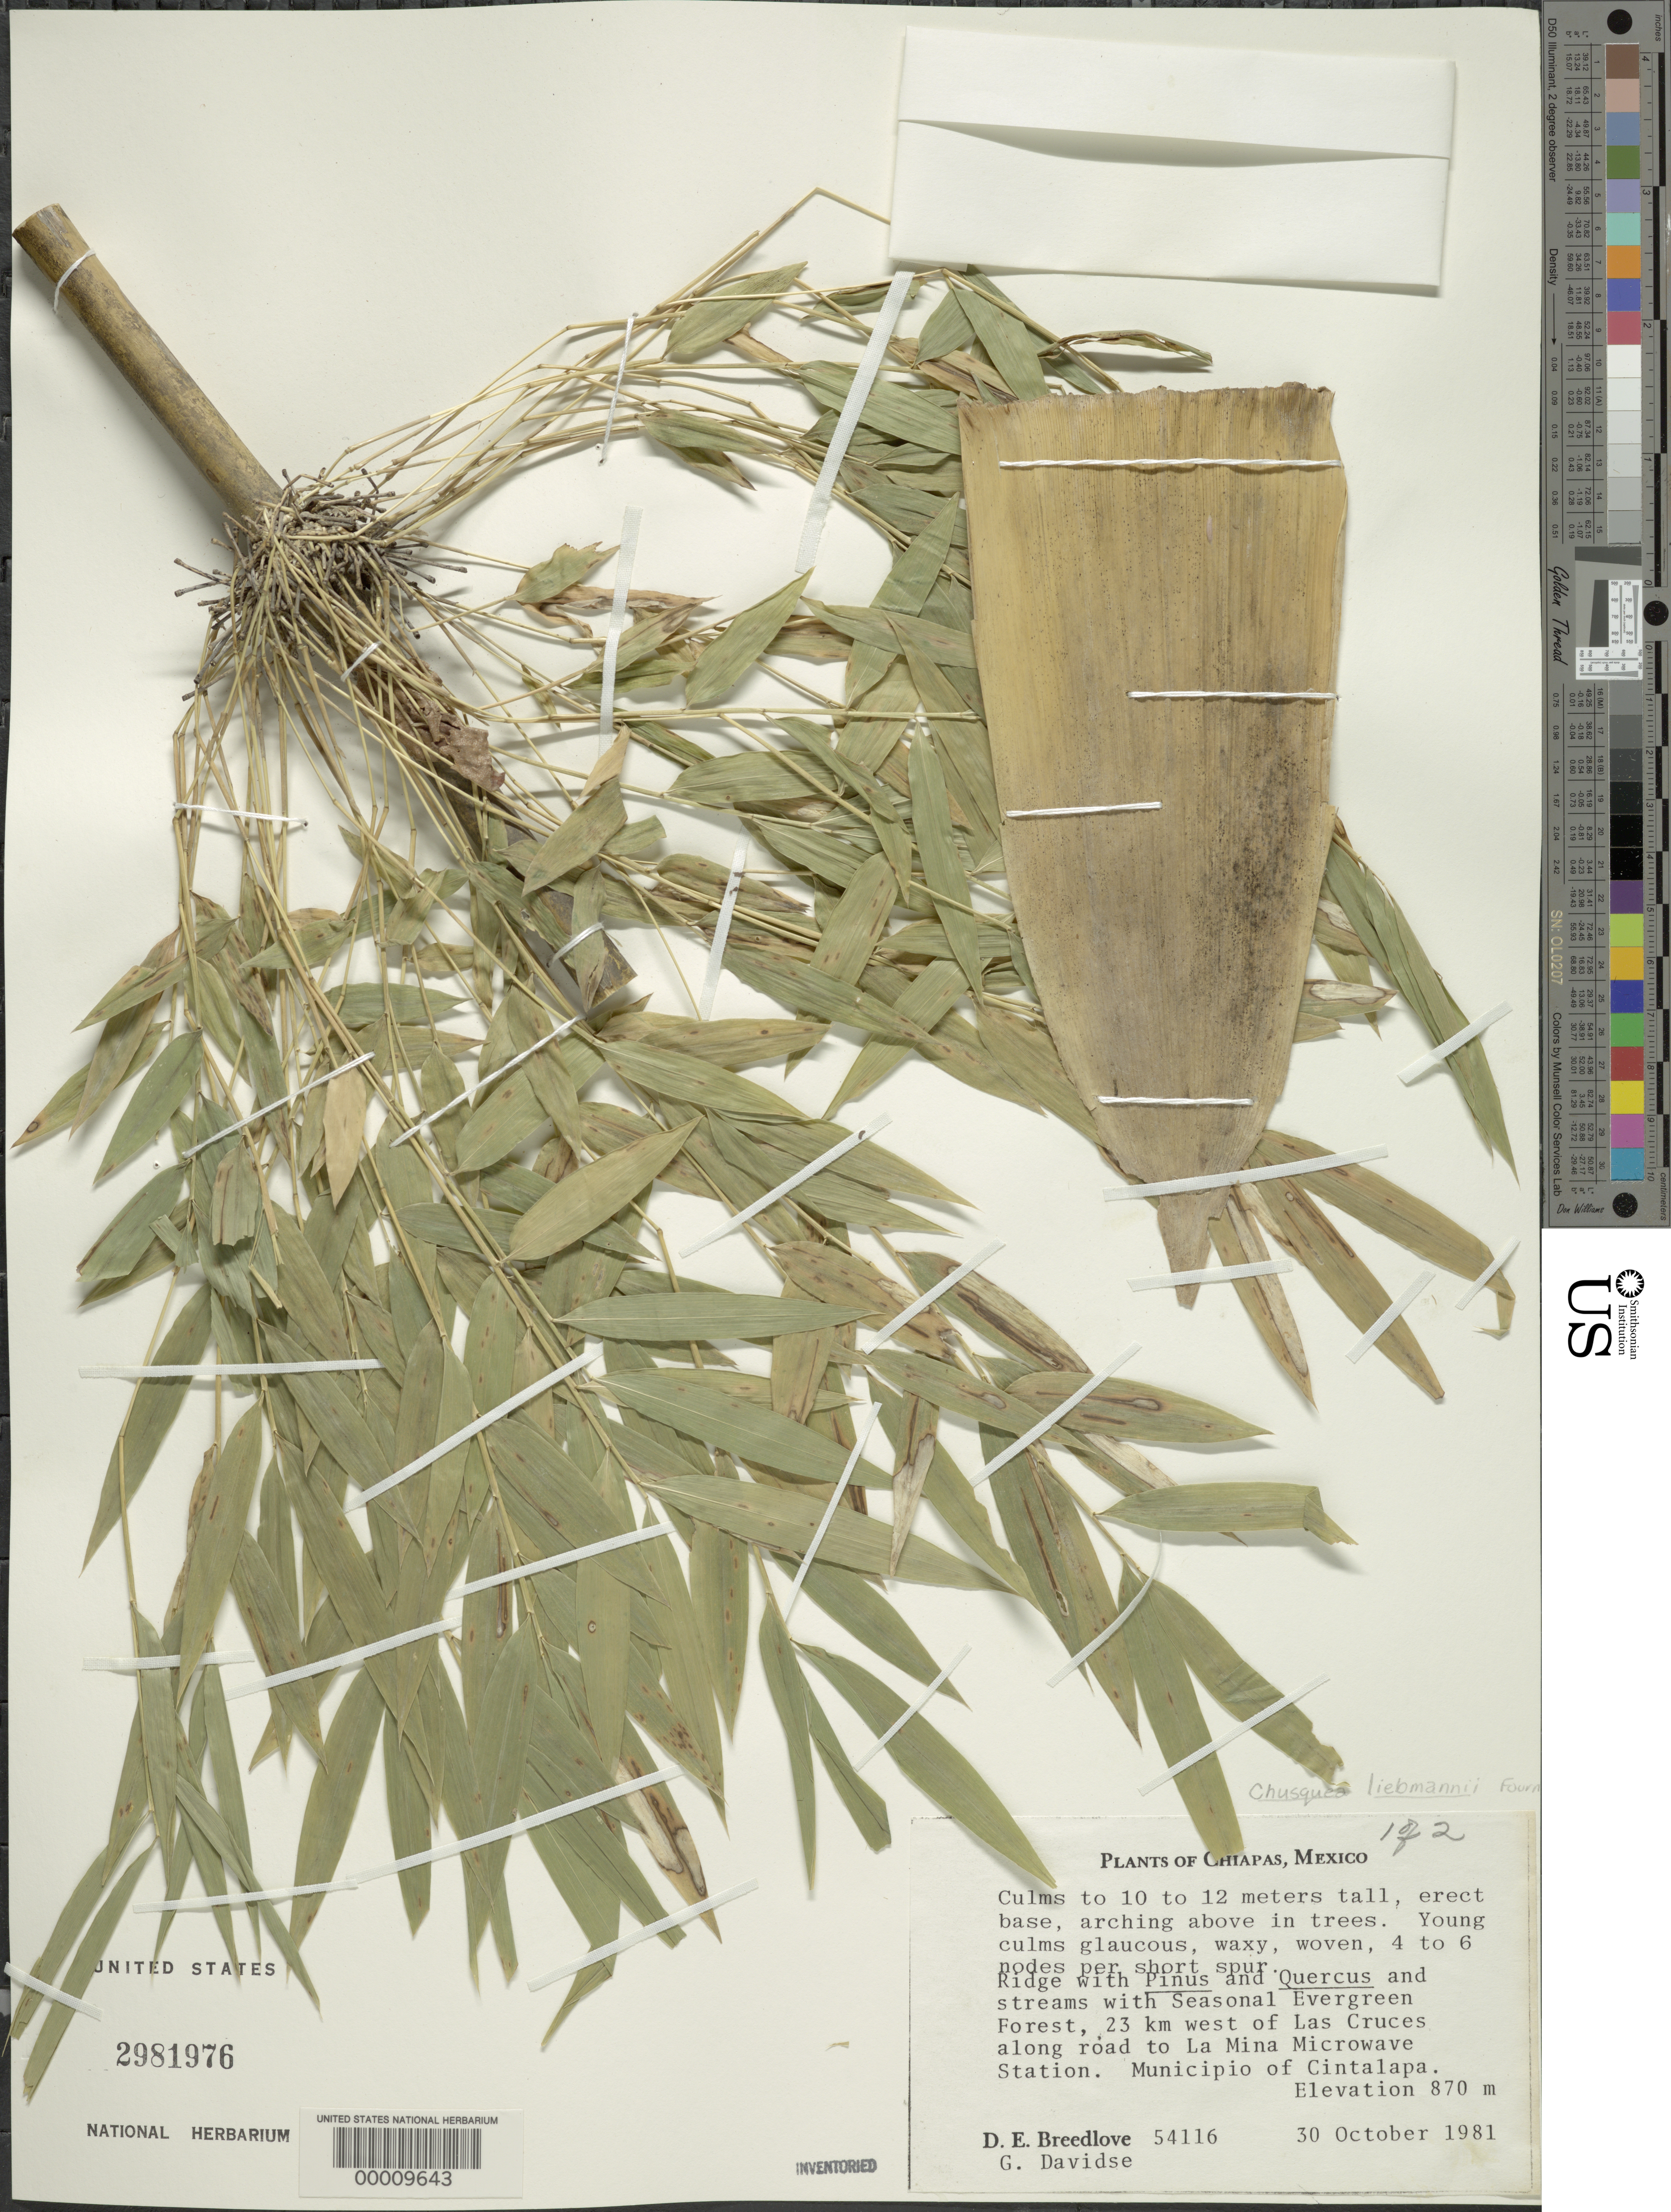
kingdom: Plantae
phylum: Tracheophyta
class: Liliopsida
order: Poales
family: Poaceae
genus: Chusquea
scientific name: Chusquea liebmannii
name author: E. Fourn.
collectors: D. E. Breedlove & G. Davidse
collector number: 54116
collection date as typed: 30 Oct 1981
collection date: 1981-10-30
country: Mexico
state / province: Chiapas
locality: Las cruces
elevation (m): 870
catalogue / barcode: US 2981976